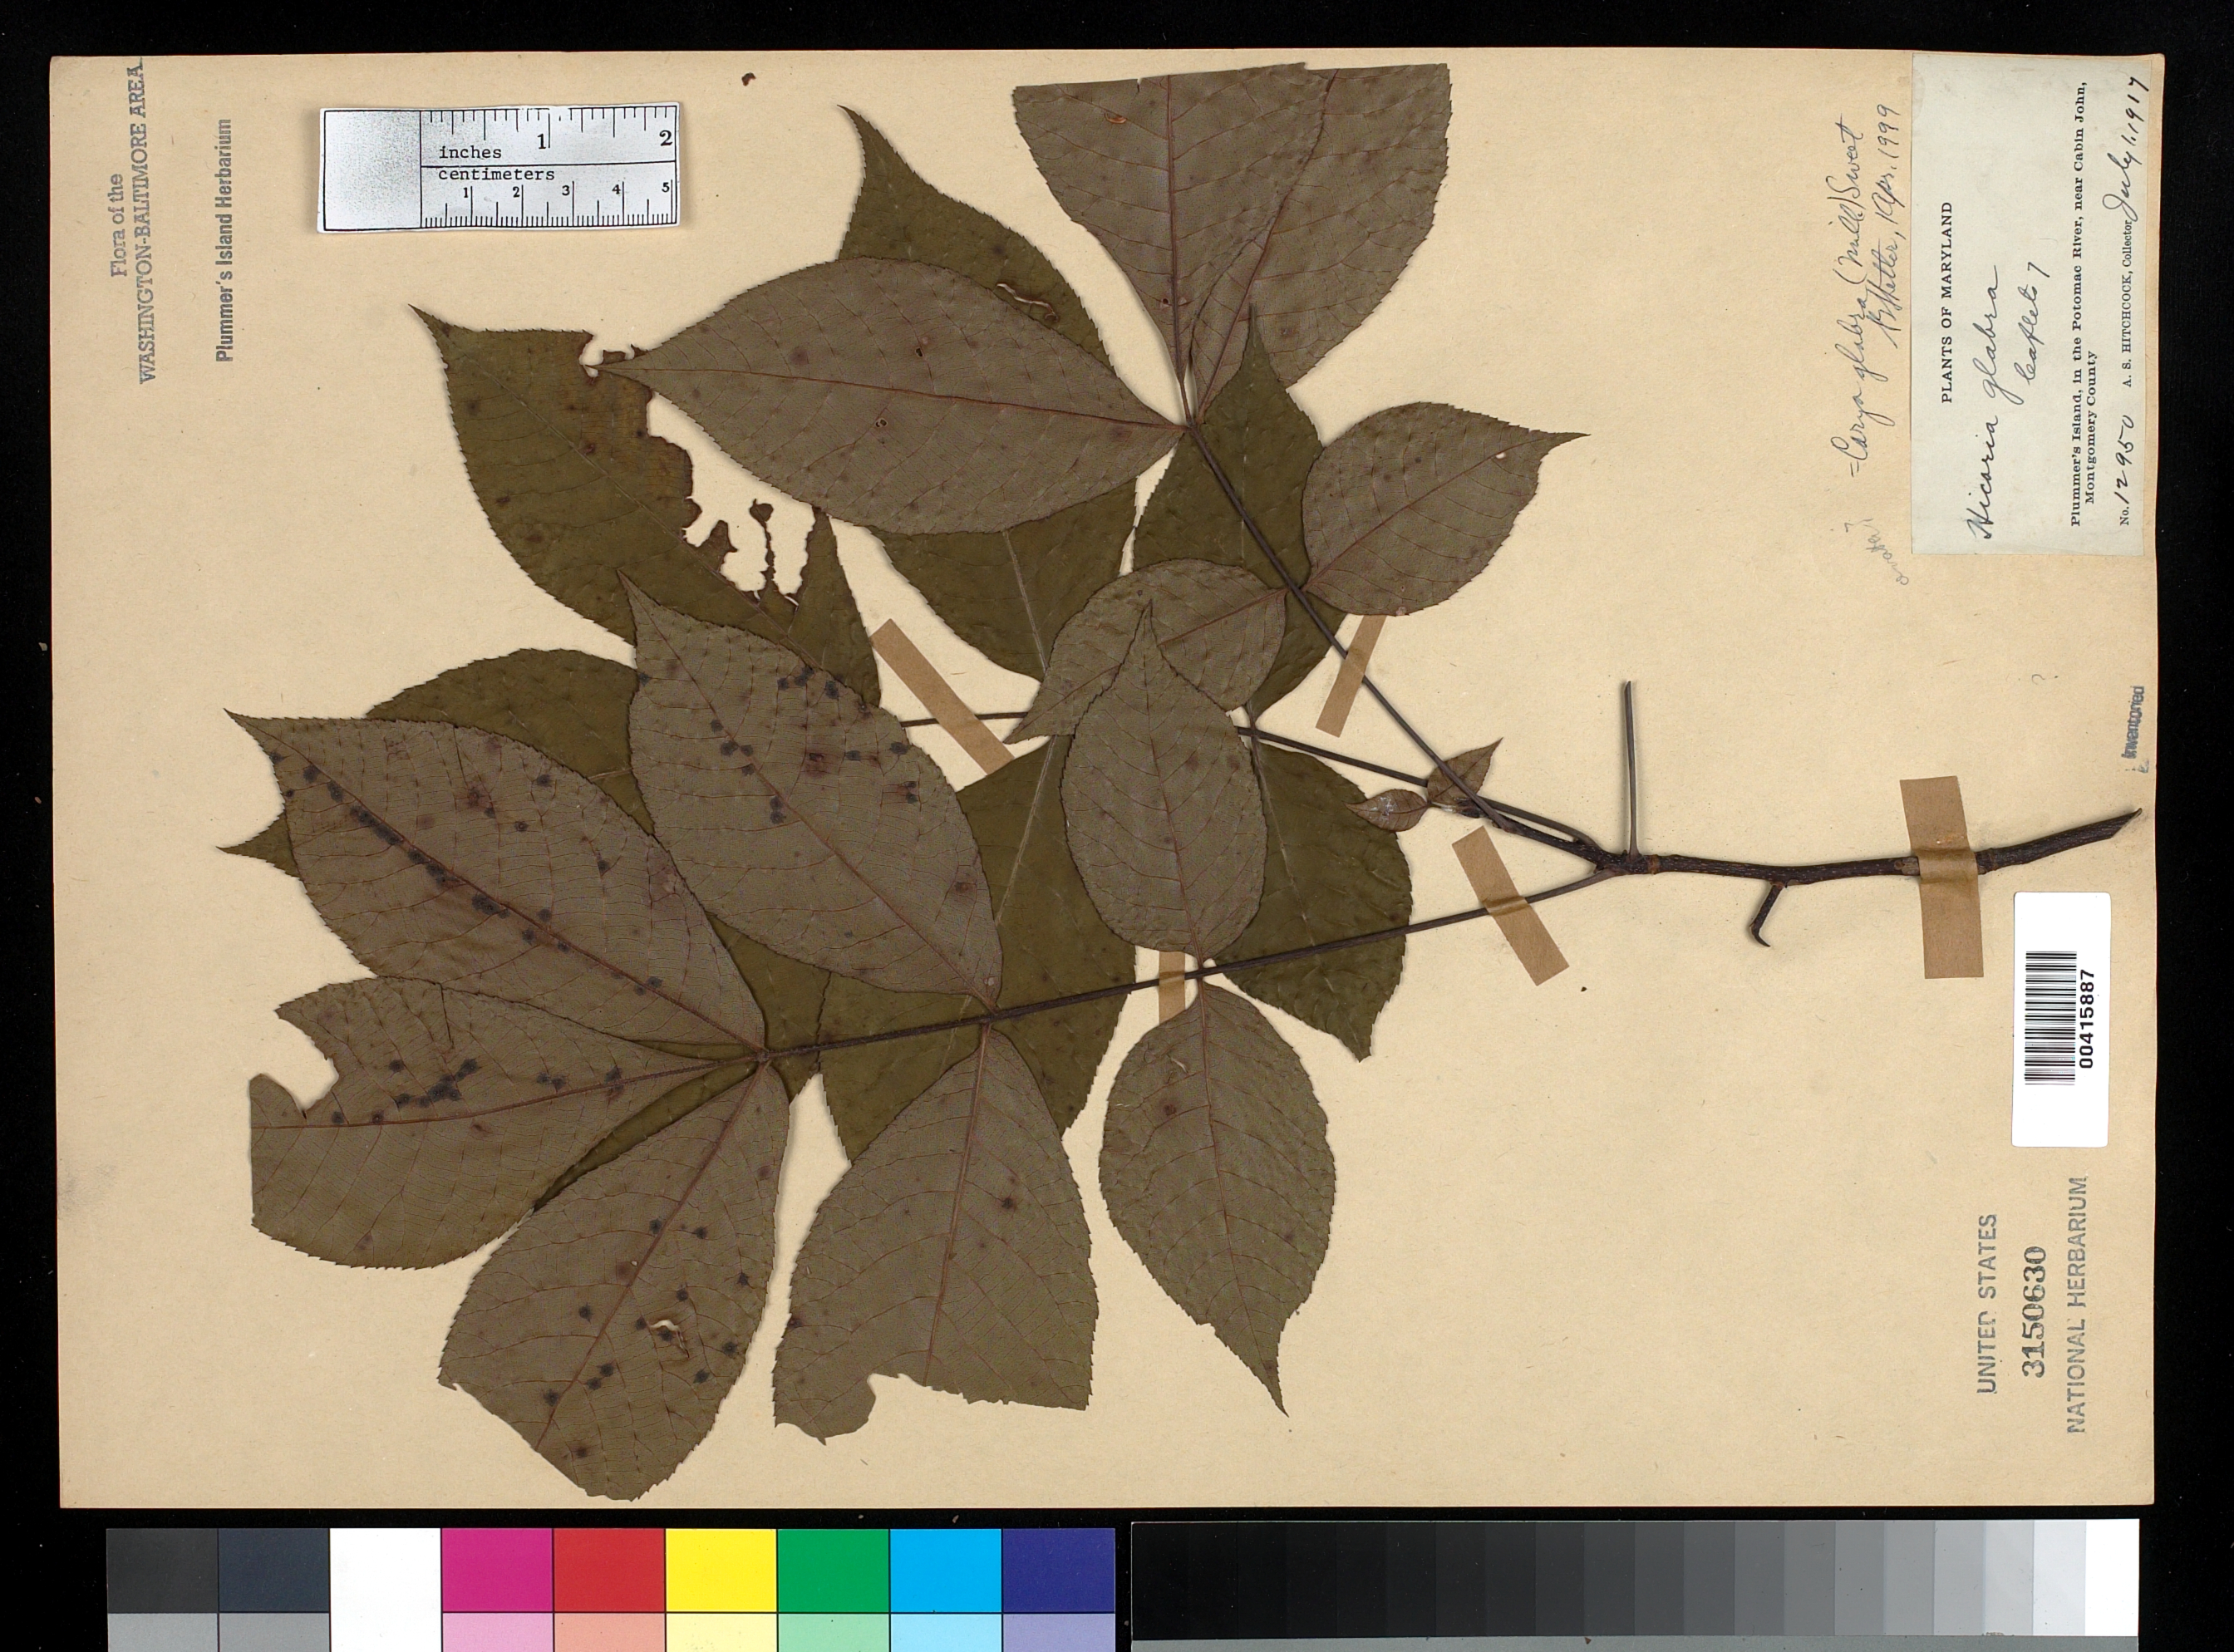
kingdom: Plantae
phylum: Tracheophyta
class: Magnoliopsida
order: Fagales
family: Juglandaceae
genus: Carya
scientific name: Carya glabra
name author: (Mill.) Sweet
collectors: A. S. Hitchcock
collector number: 12950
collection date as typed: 01 Jul 1917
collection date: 1917-07-01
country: United States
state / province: Maryland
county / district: Montgomery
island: Plummers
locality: Plummer's Island C. & O. Canal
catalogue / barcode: US 3150630